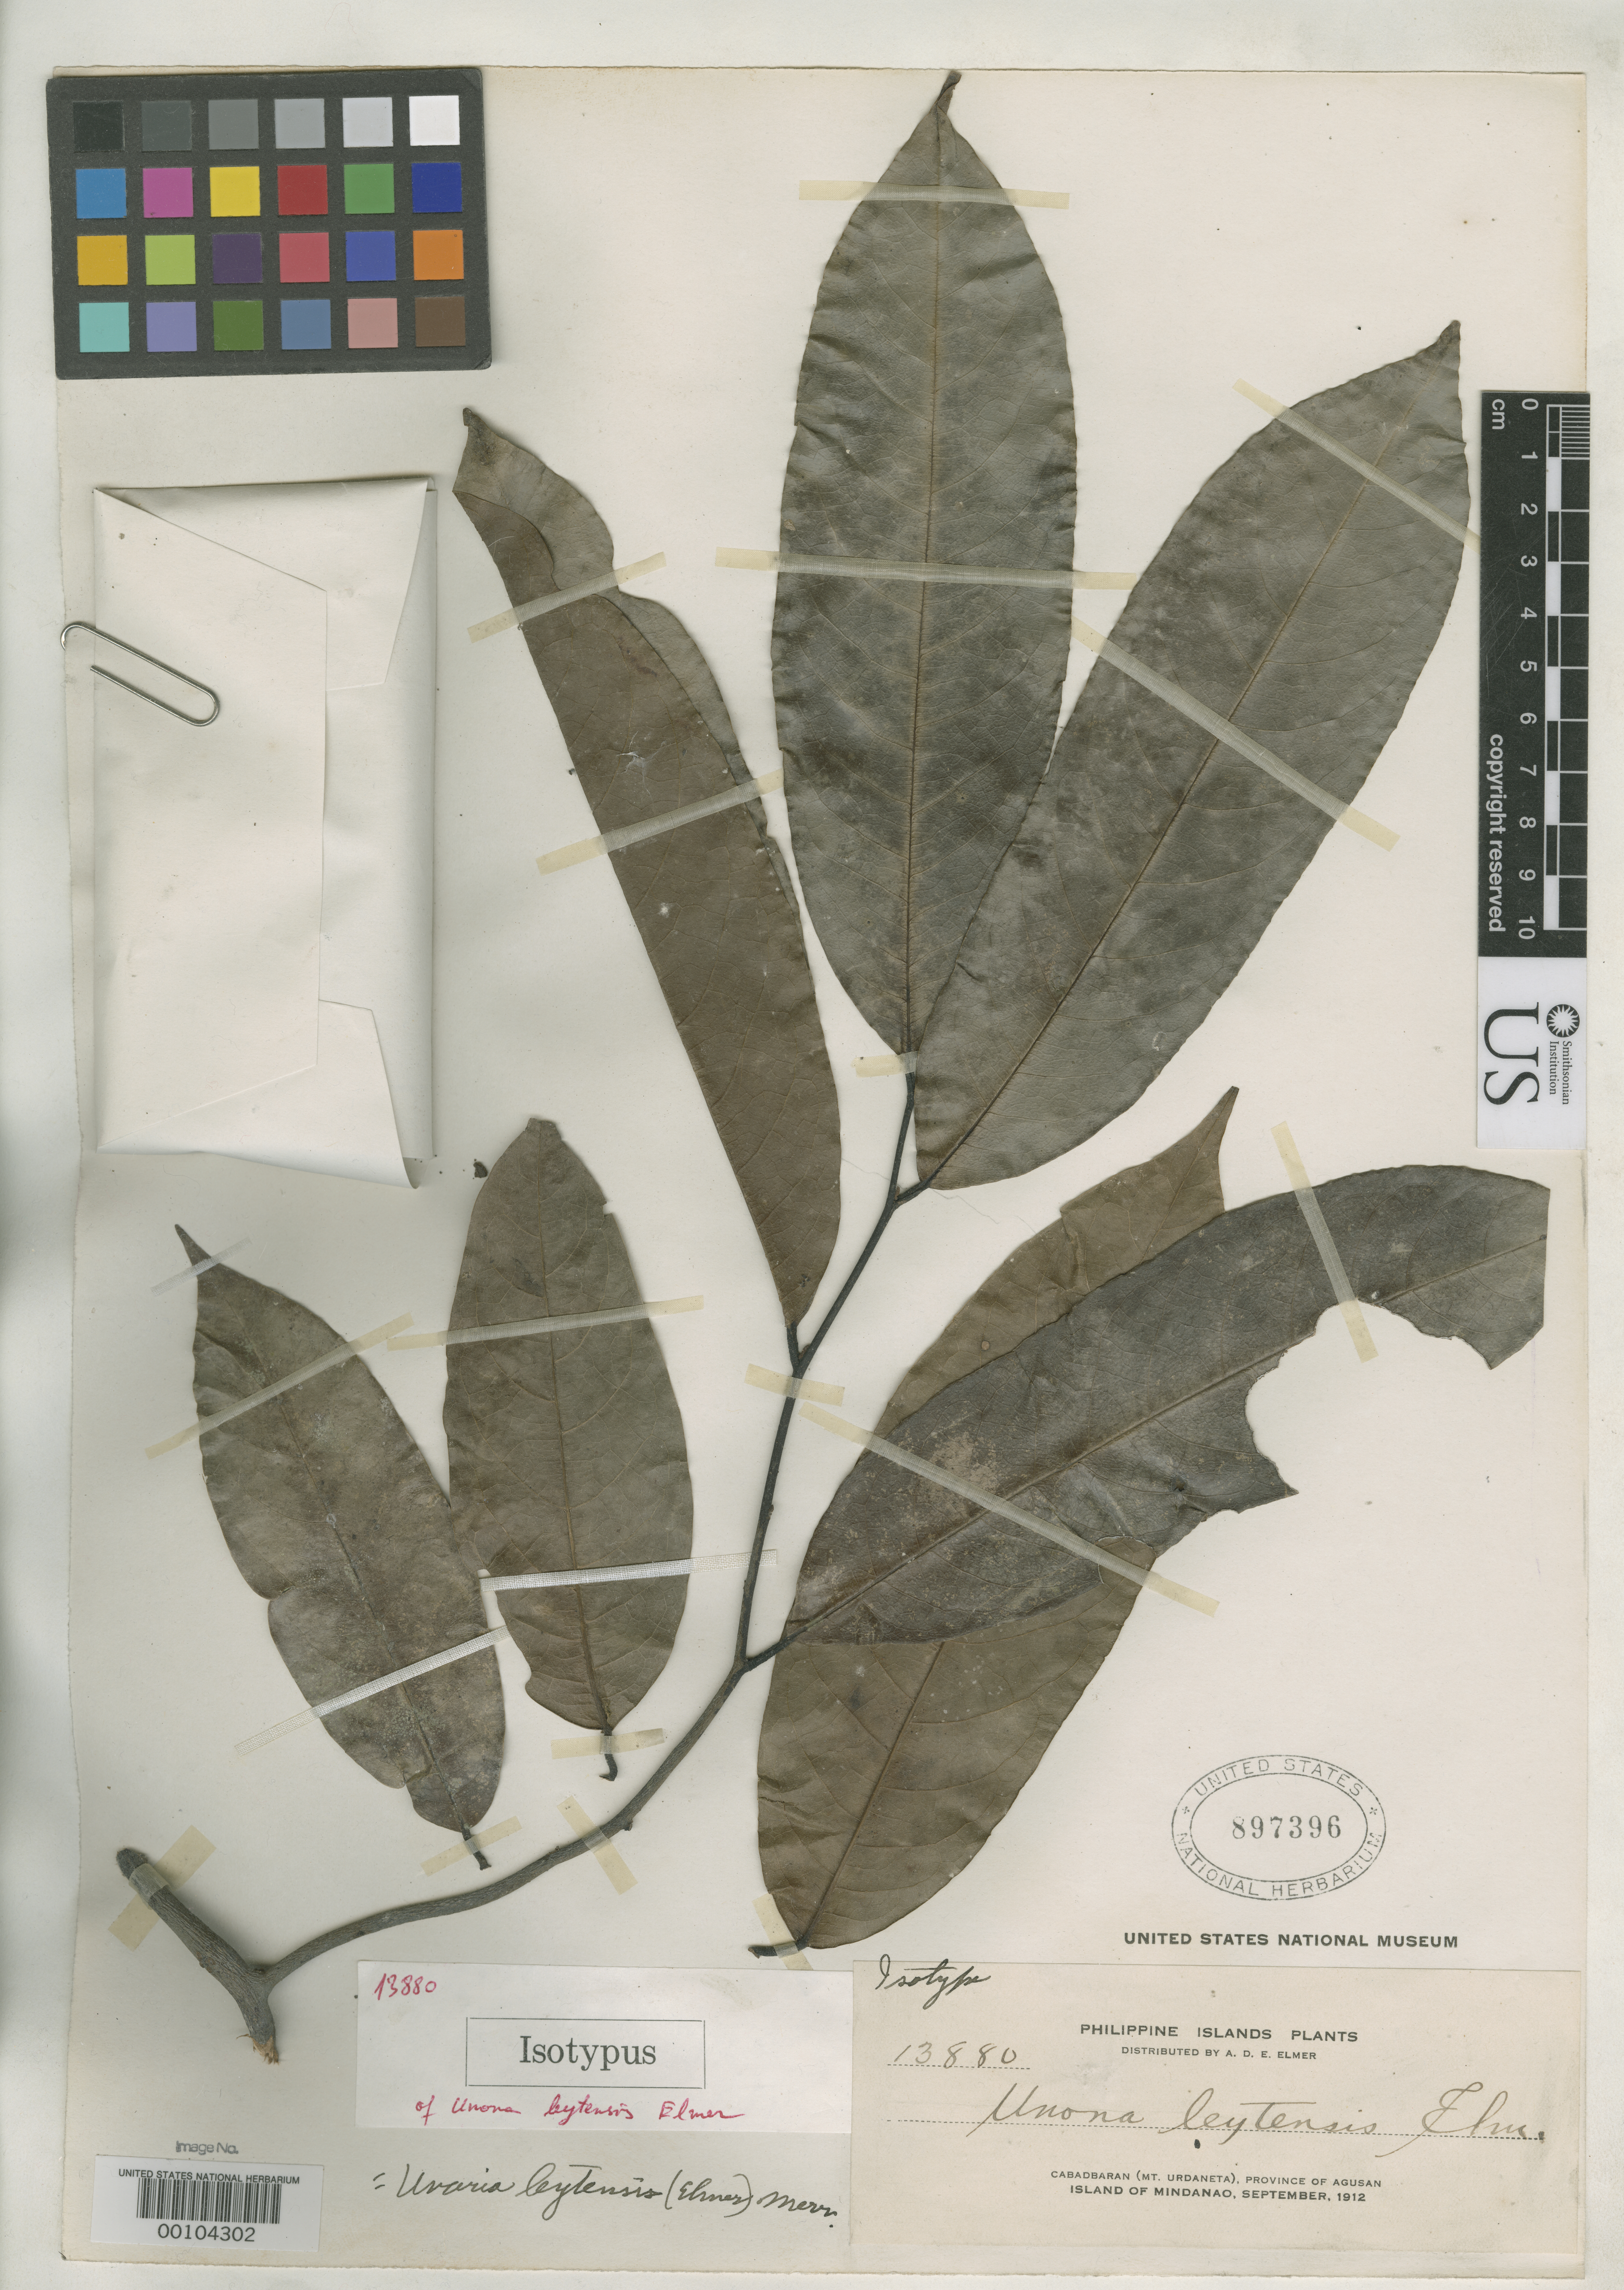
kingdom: Plantae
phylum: Tracheophyta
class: Magnoliopsida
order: Magnoliales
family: Annonaceae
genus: Unona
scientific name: Unona leytensis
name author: Elmer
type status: Isotype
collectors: A. D. E. Elmer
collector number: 13880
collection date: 1912-07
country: Philippines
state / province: Caraga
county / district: Agusan del Norte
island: Mindanao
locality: Cabadbaran (Mt. Urdaneta), province of Agusan, Island of Mindanao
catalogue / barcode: US 897396